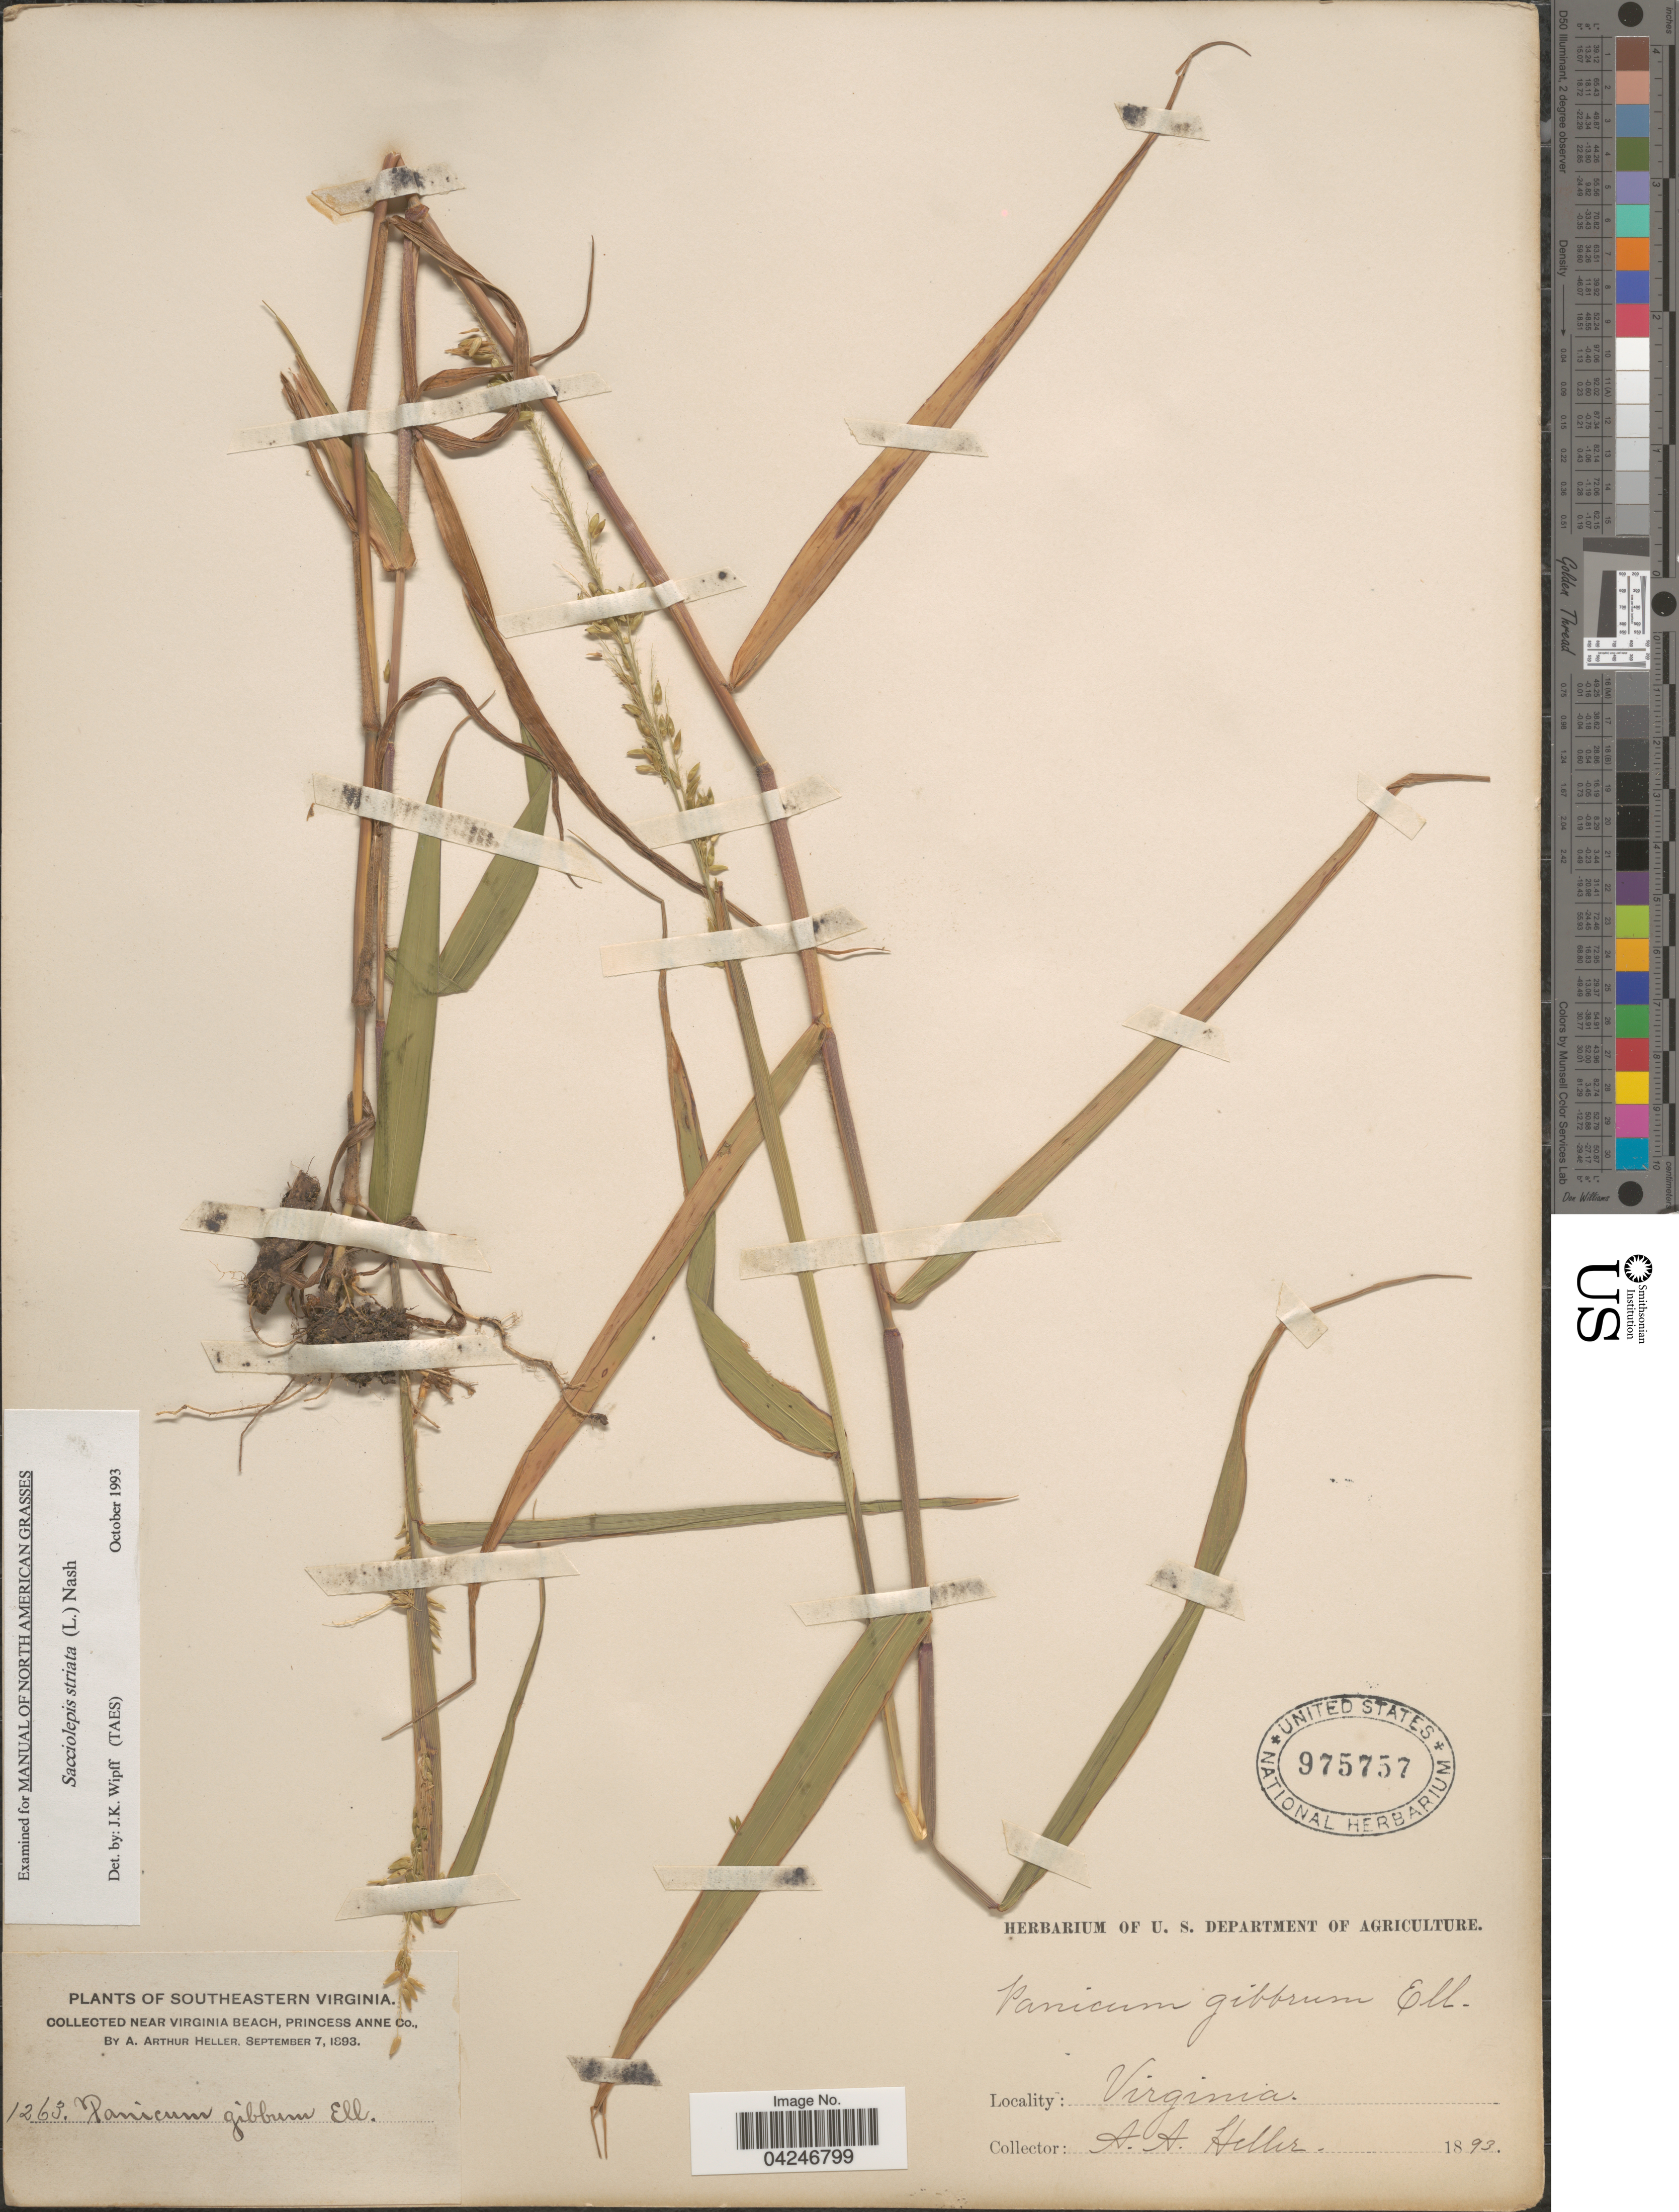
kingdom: Plantae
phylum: Tracheophyta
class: Liliopsida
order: Poales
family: Poaceae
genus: Sacciolepis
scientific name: Sacciolepis striata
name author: (L.) Nash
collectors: A. A. Heller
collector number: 1263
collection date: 1893-09-07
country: United States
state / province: Virginia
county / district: City of Virginia Beach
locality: Southeastern Virginia. Near Virginia Beach, Princess Anne (=historic county name) Co.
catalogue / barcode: US 975757